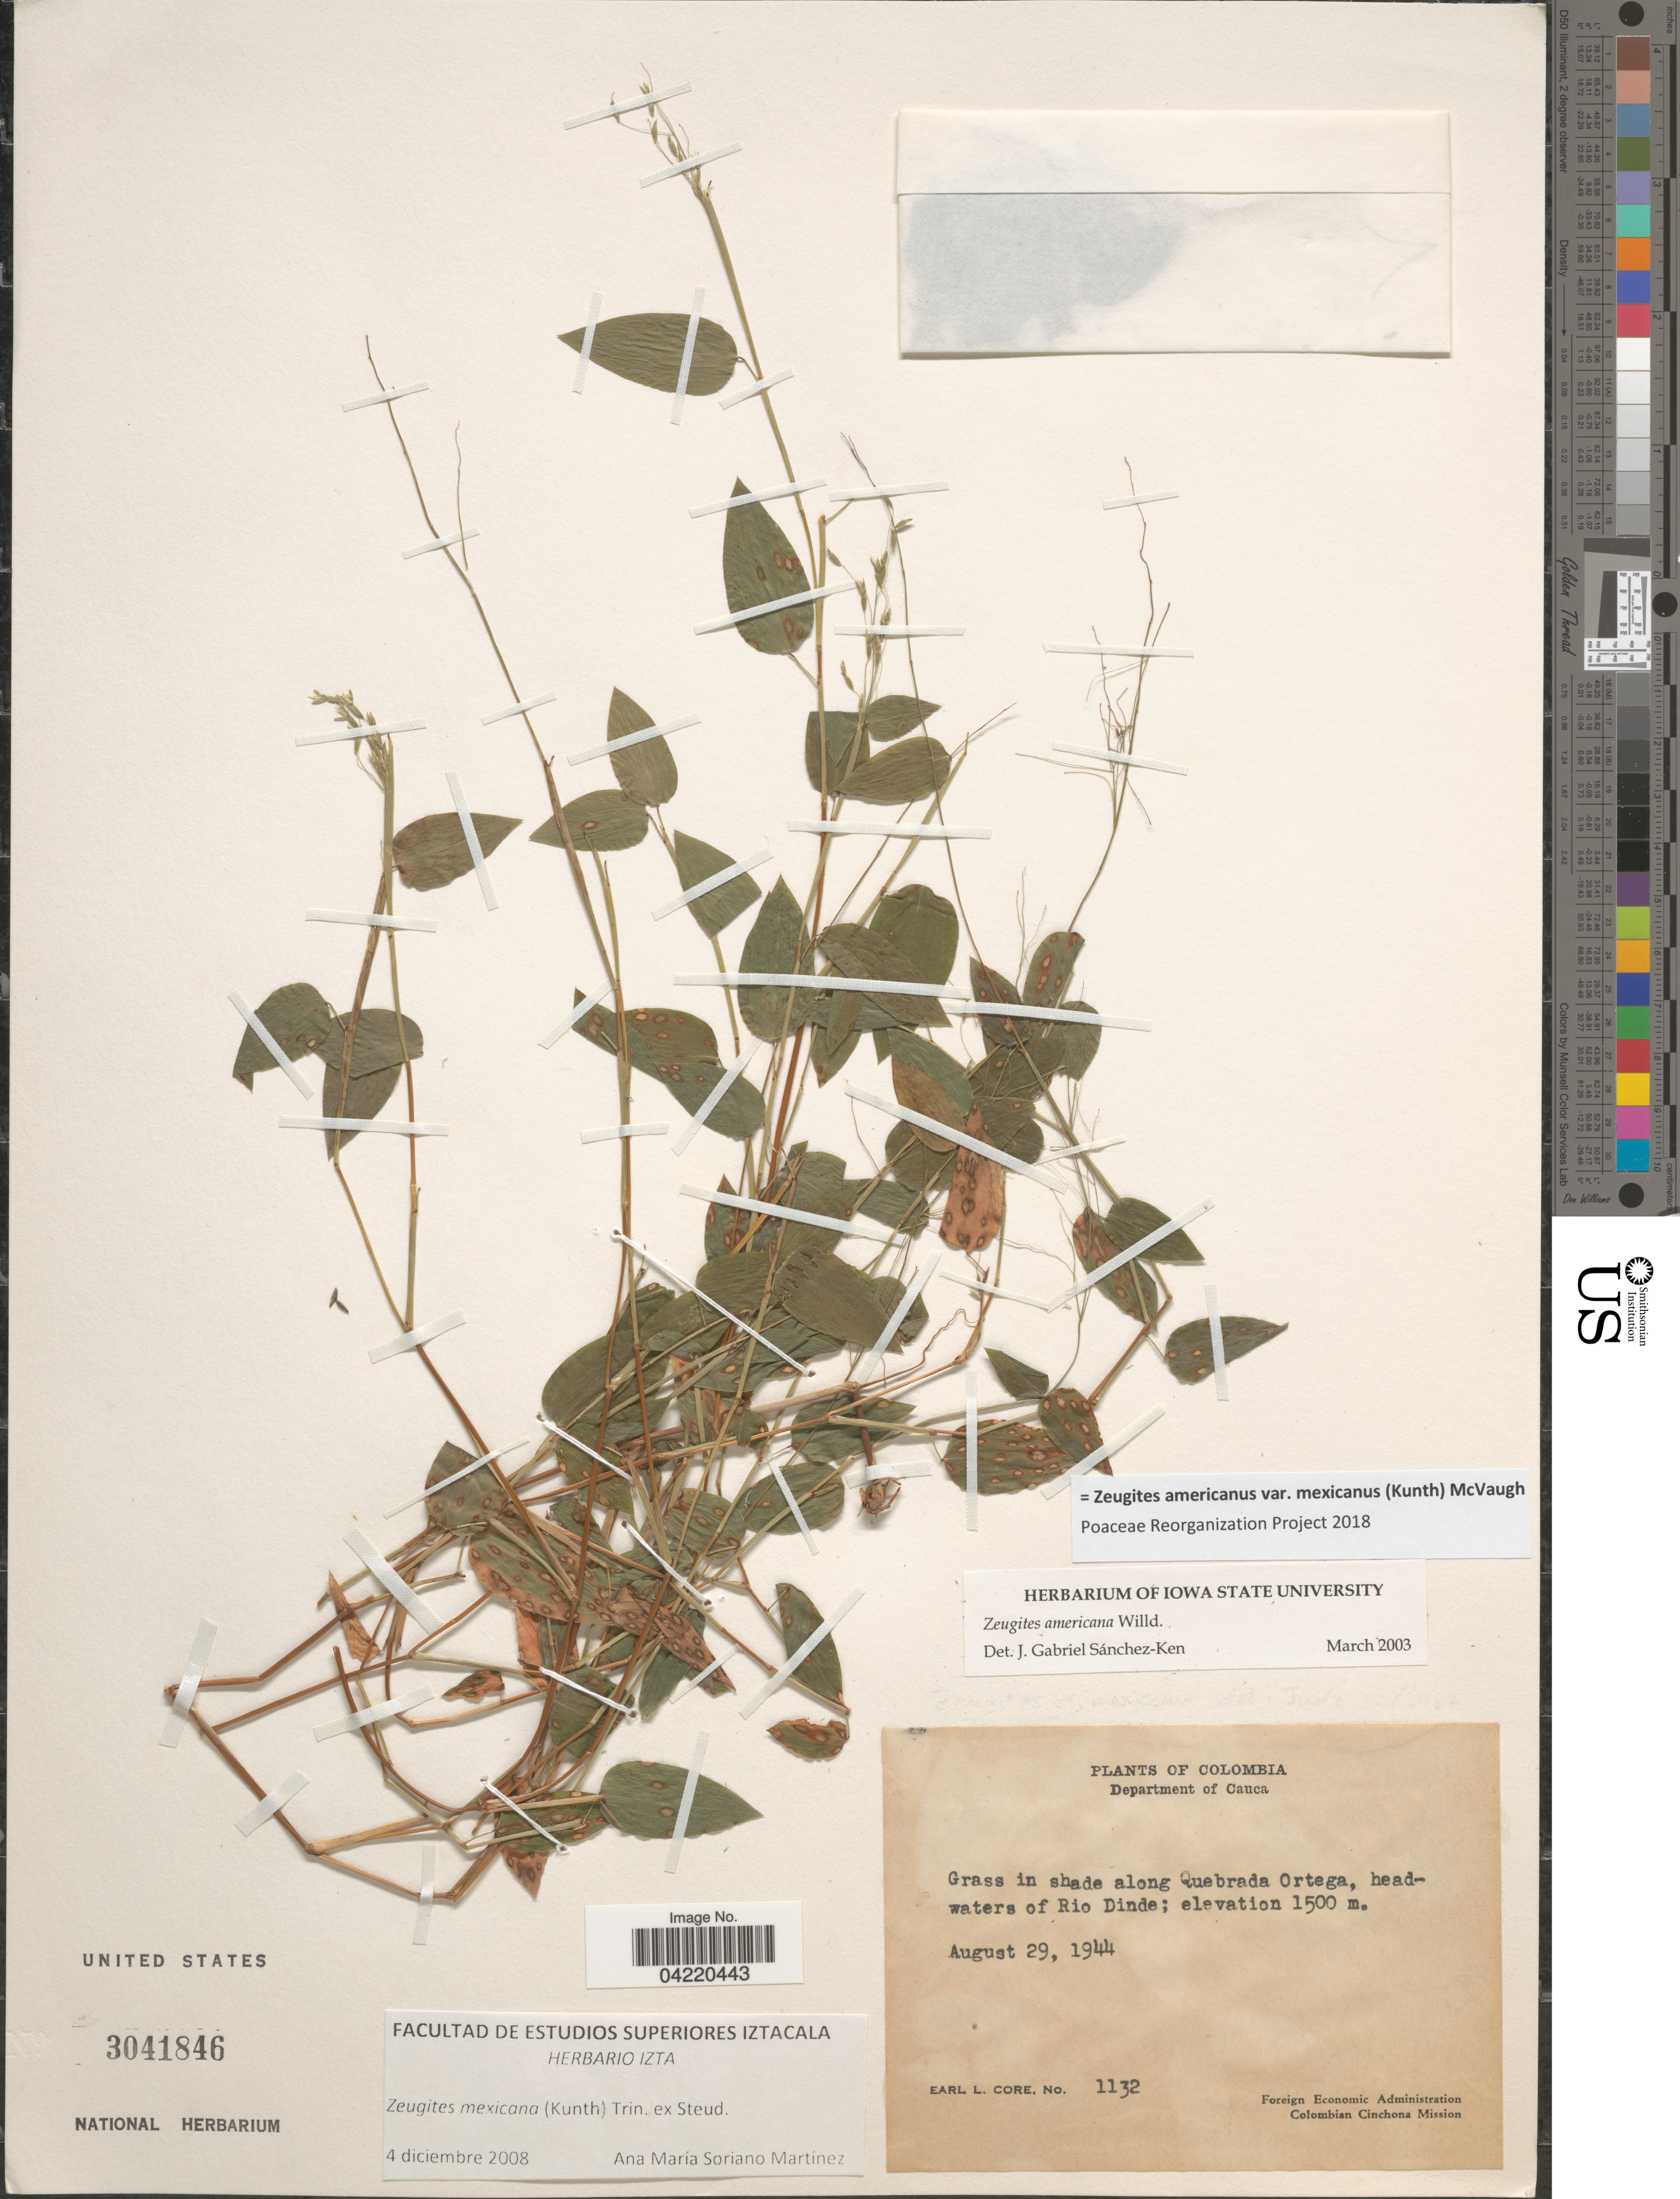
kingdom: Plantae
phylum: Tracheophyta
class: Liliopsida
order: Poales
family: Poaceae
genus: Zeugites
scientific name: Zeugites americanus var. mexicanus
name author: (Kunth) McVaugh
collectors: E. L. Core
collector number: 1132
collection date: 1944-08-29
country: Colombia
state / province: Cauca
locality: Department of Cauca. In shade along Quebrada Ortega, headwaters of Rio Dinde.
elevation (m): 1500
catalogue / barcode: US 3041846